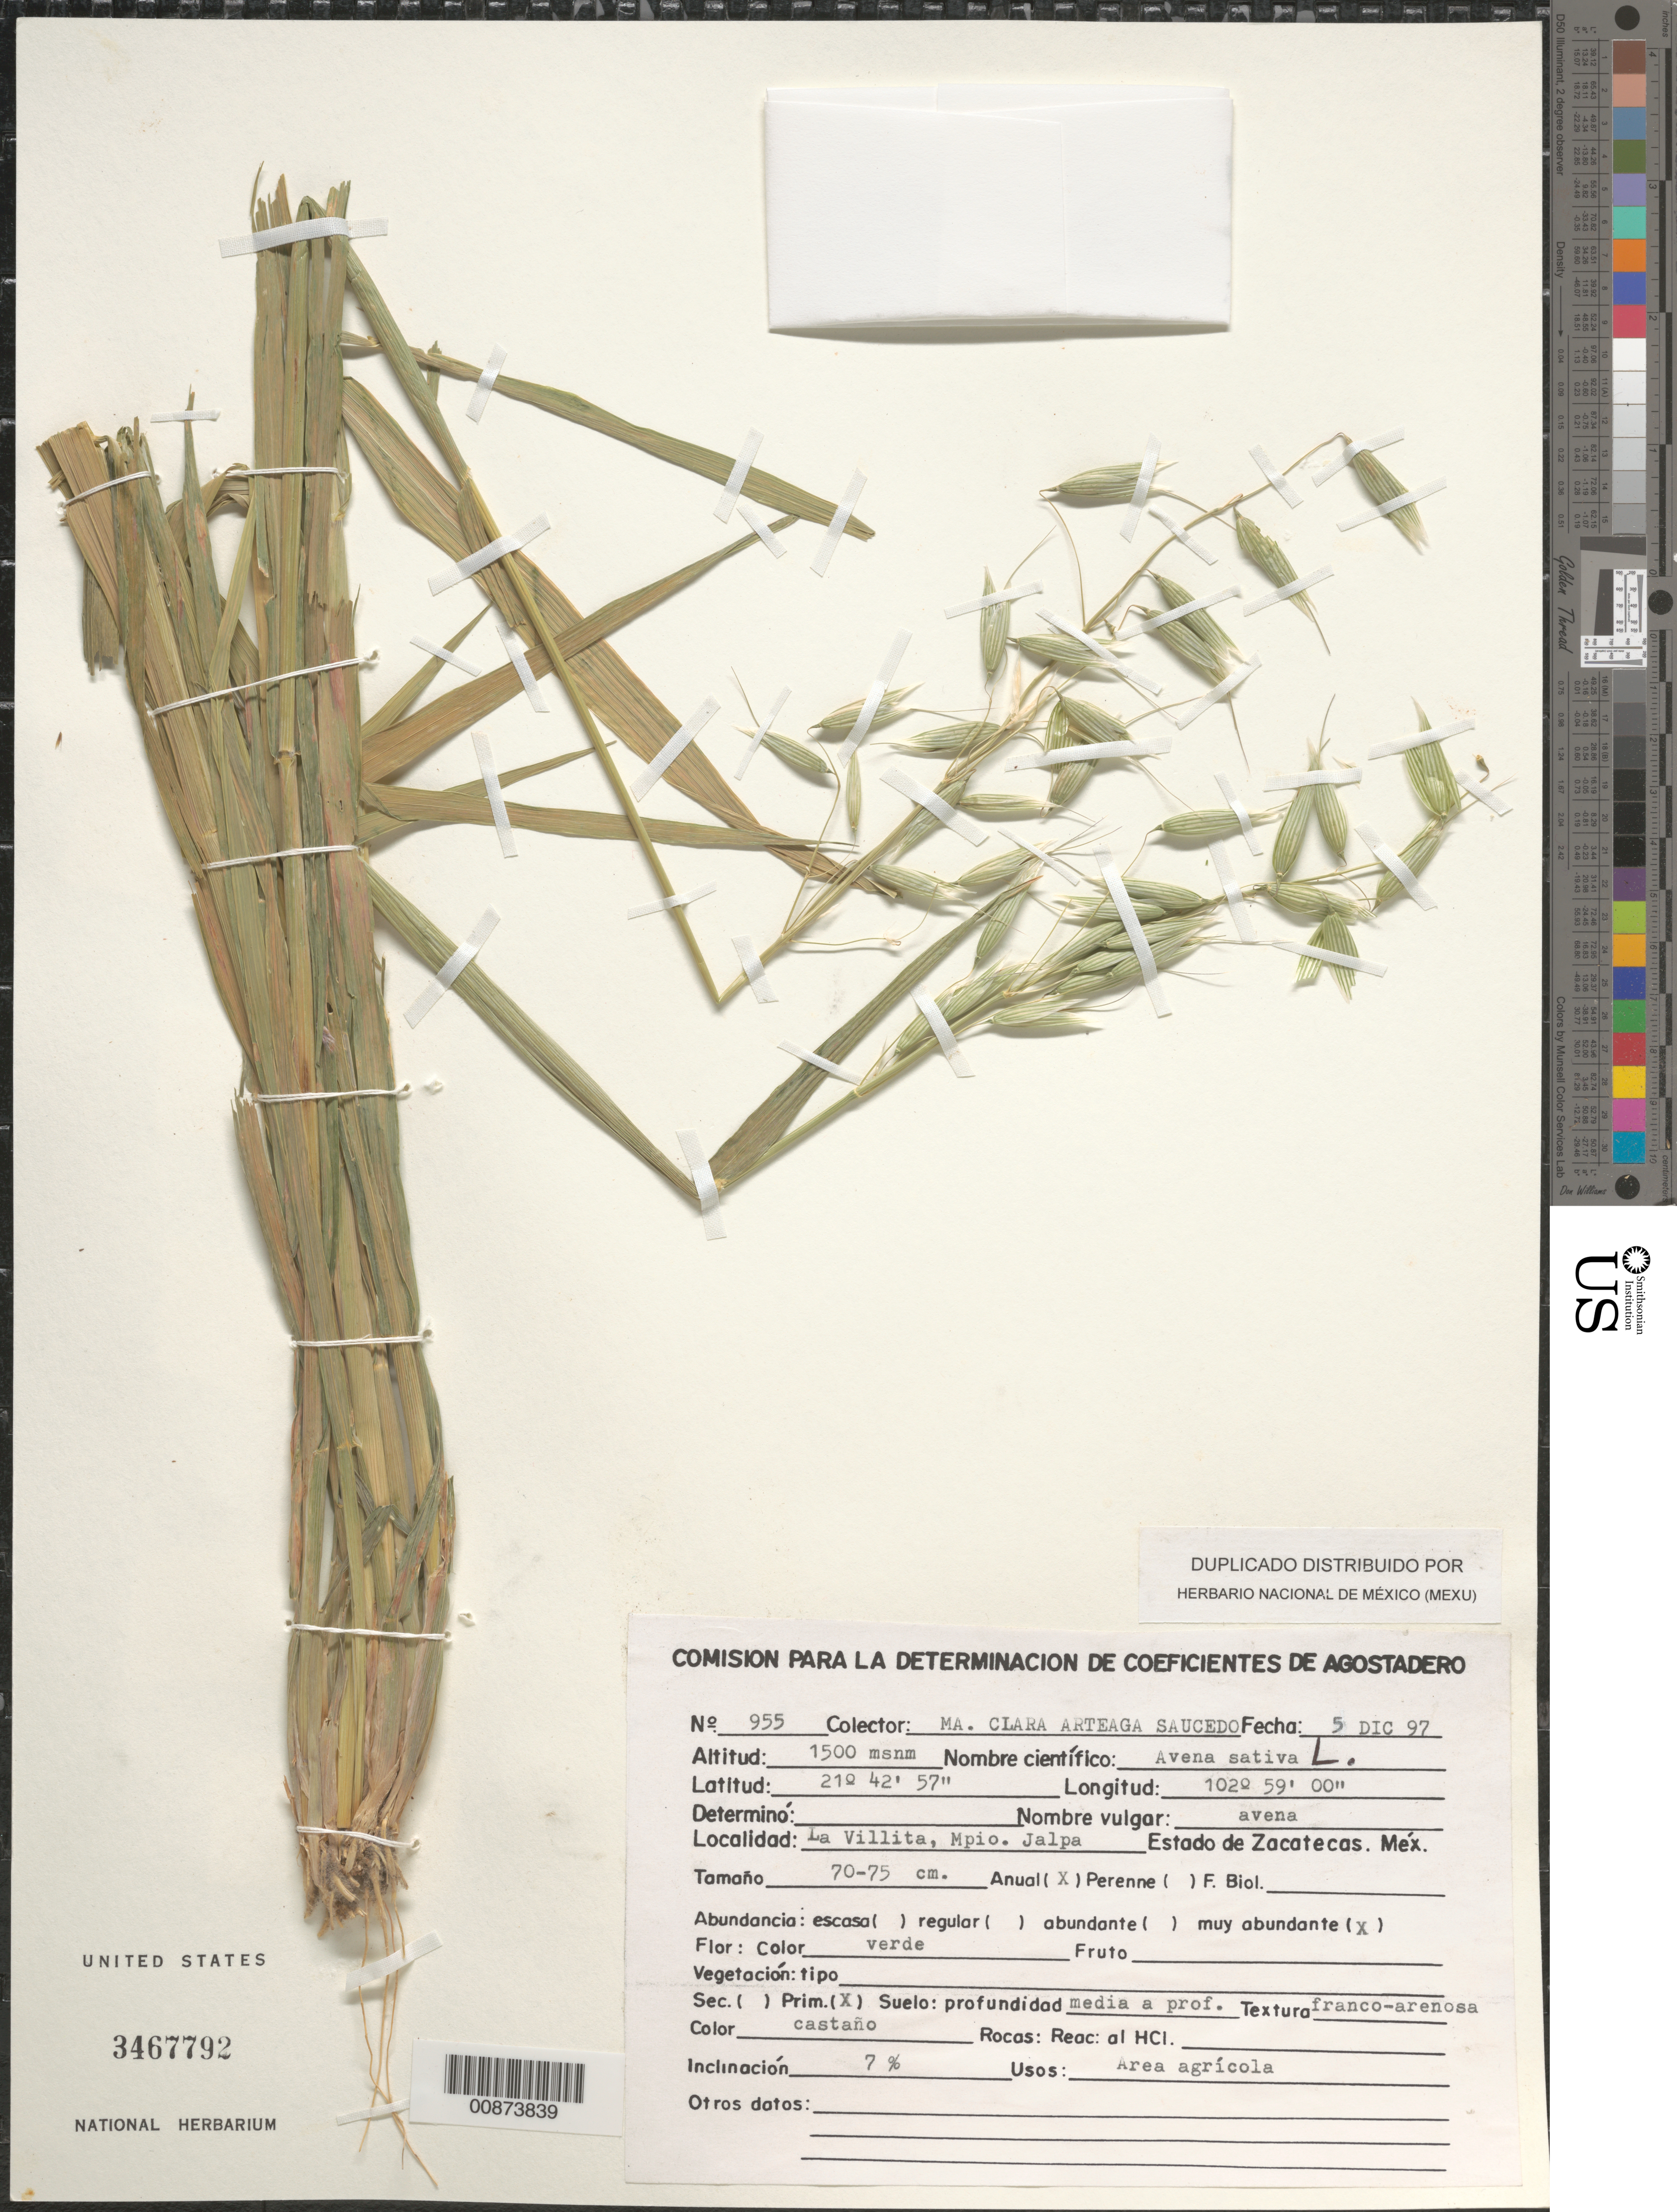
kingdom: Plantae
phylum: Tracheophyta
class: Liliopsida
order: Poales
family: Poaceae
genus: Avena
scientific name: Avena sativa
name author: L.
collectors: C. Saucedo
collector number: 955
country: Mexico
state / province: Zacatecas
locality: La Villita, Mpio. Jalpa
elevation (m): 1500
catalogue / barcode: US 3467792